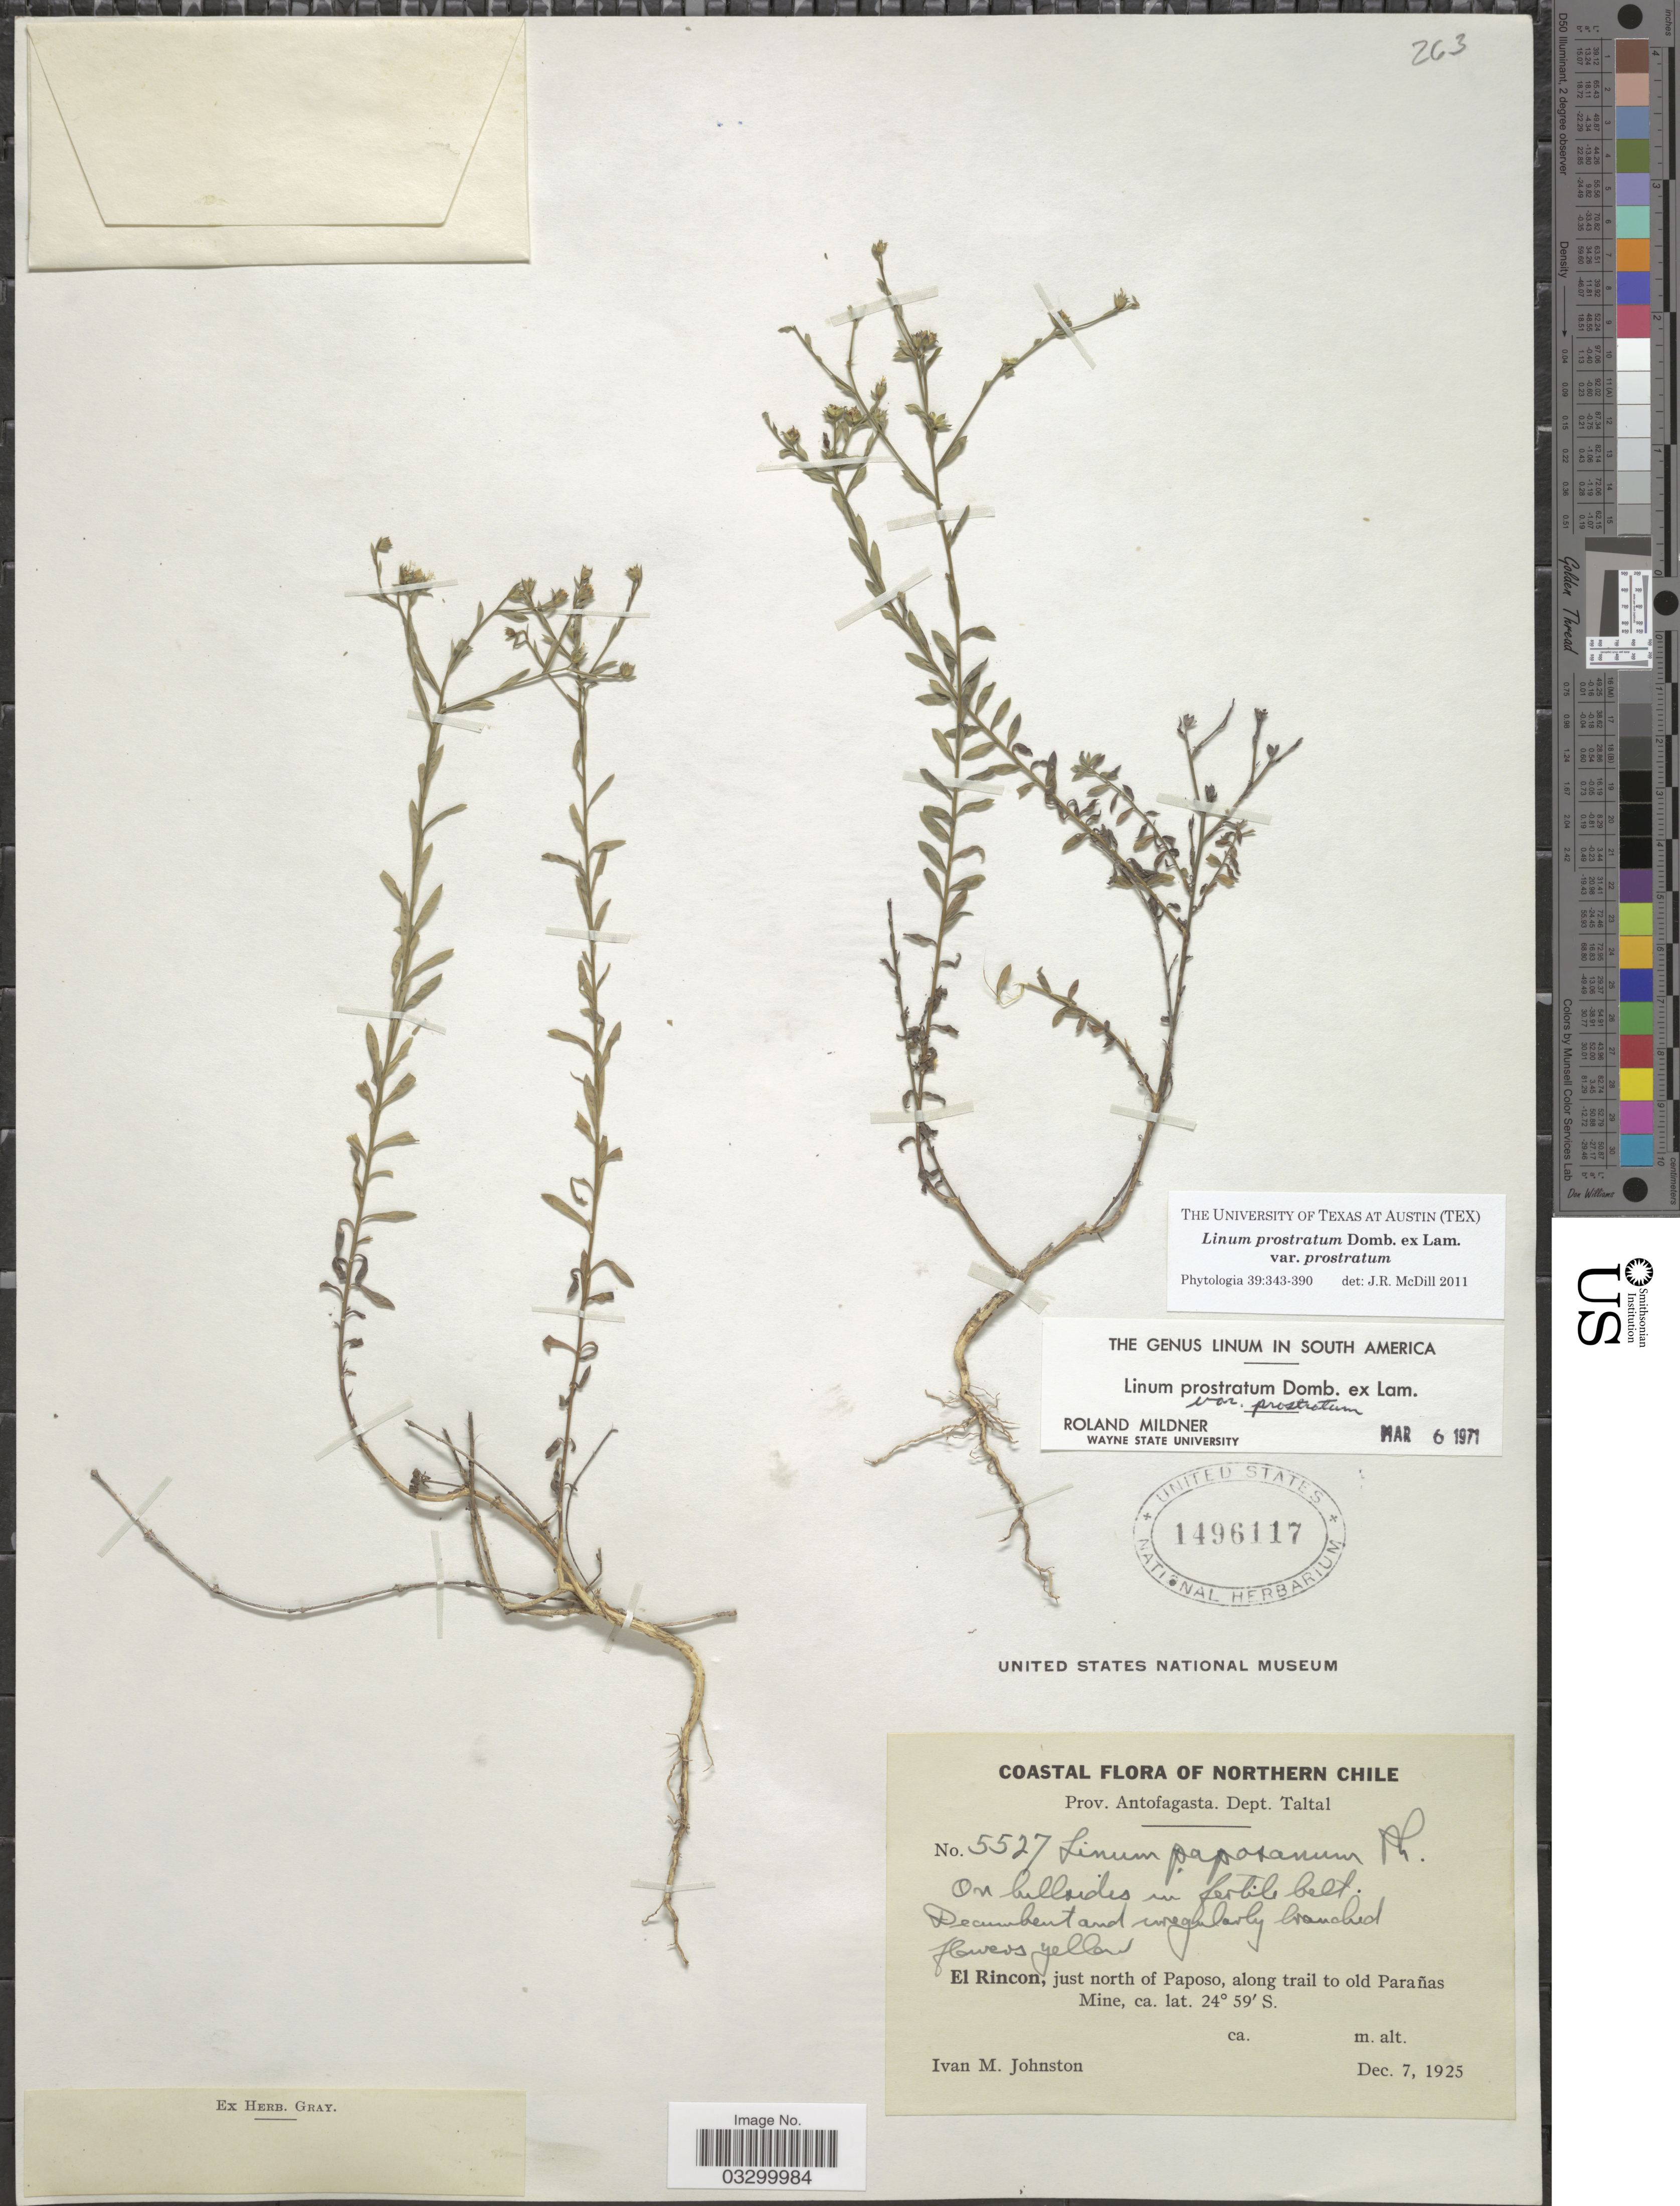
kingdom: Plantae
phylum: Tracheophyta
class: Magnoliopsida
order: Malpighiales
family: Linaceae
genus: Linum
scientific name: Linum prostratum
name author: Dombey ex Lam.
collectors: I.M. Johnston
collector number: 5527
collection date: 1925-12-07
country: Chile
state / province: Antofagasta (II)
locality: Coastal Flora of Northern Chile. Prov. Antofagasta, Dept. Taltal. El Rincon, just north of Paposo, along trail to old Parañas Mine.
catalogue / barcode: US 1496117